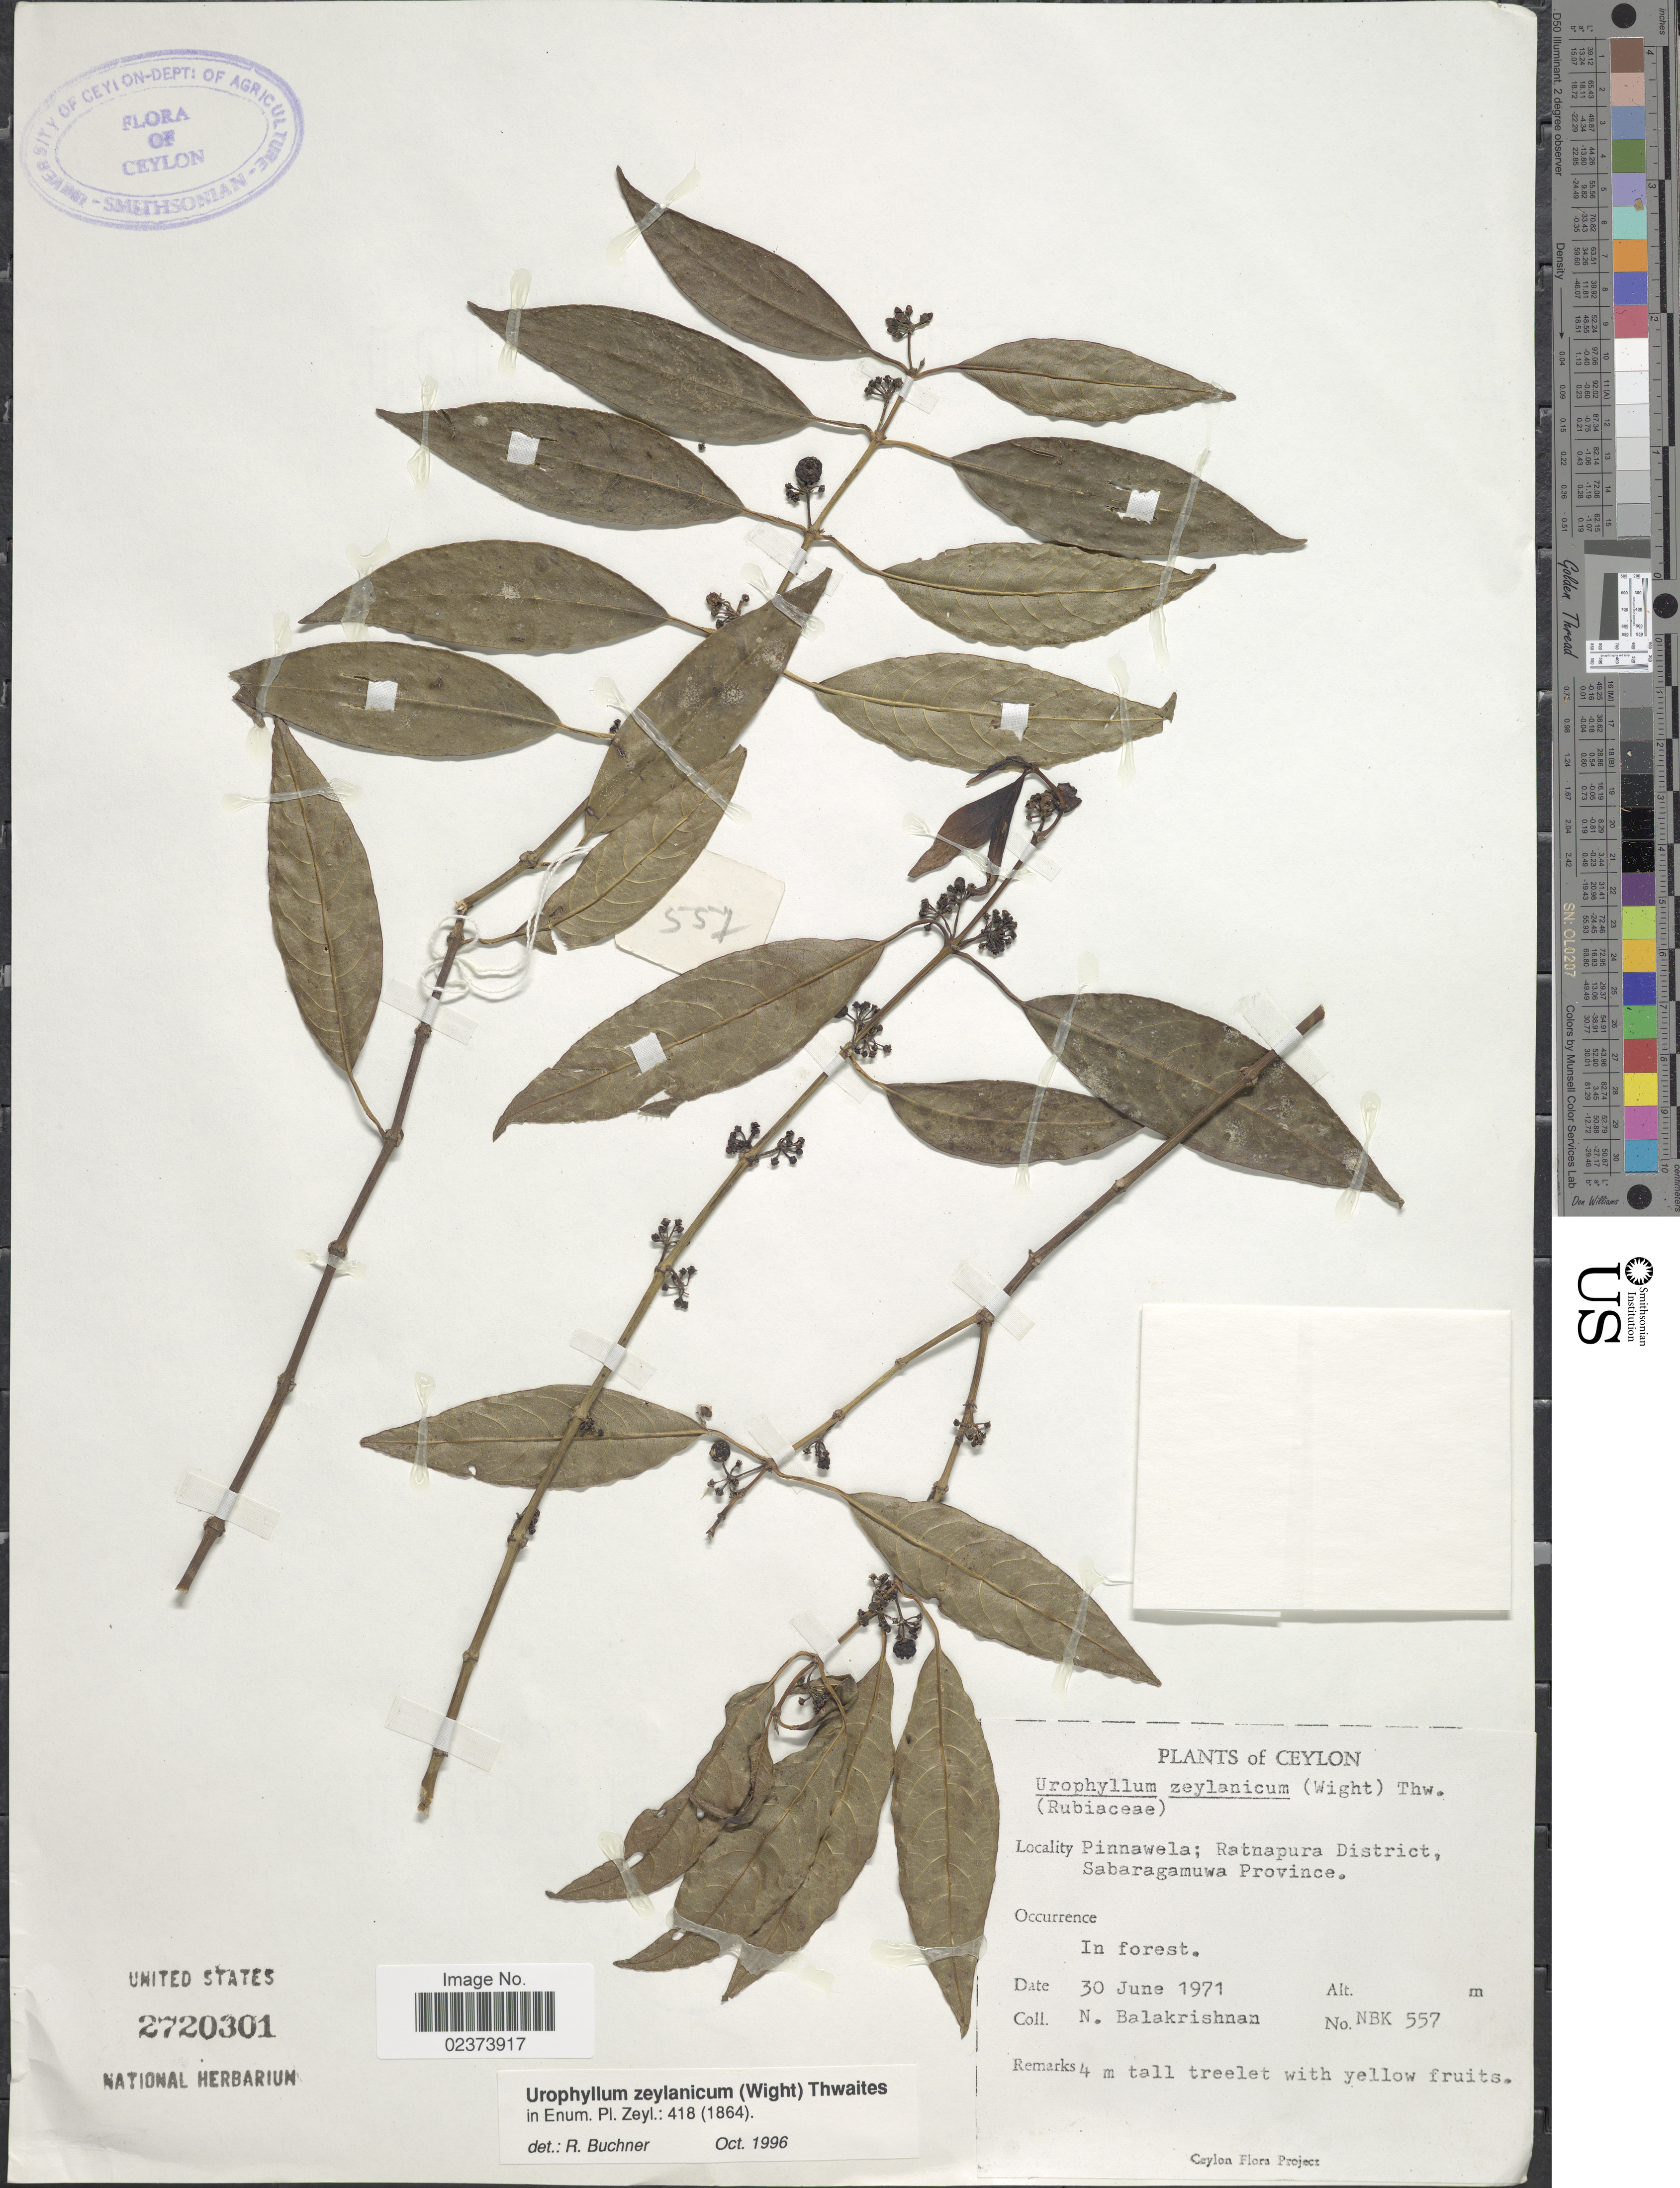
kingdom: Plantae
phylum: Tracheophyta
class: Magnoliopsida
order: Gentianales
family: Rubiaceae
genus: Urophyllum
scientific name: Urophyllum zeylanicum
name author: (Wight) Thwaites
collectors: N. Balakrishnan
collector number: NBK 557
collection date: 1971-06-30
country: Sri Lanka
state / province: Sabaragamuwa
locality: Pinnawela, Ratnapura District, Sabaragamuwa Province, Ceylon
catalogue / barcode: US 2720301